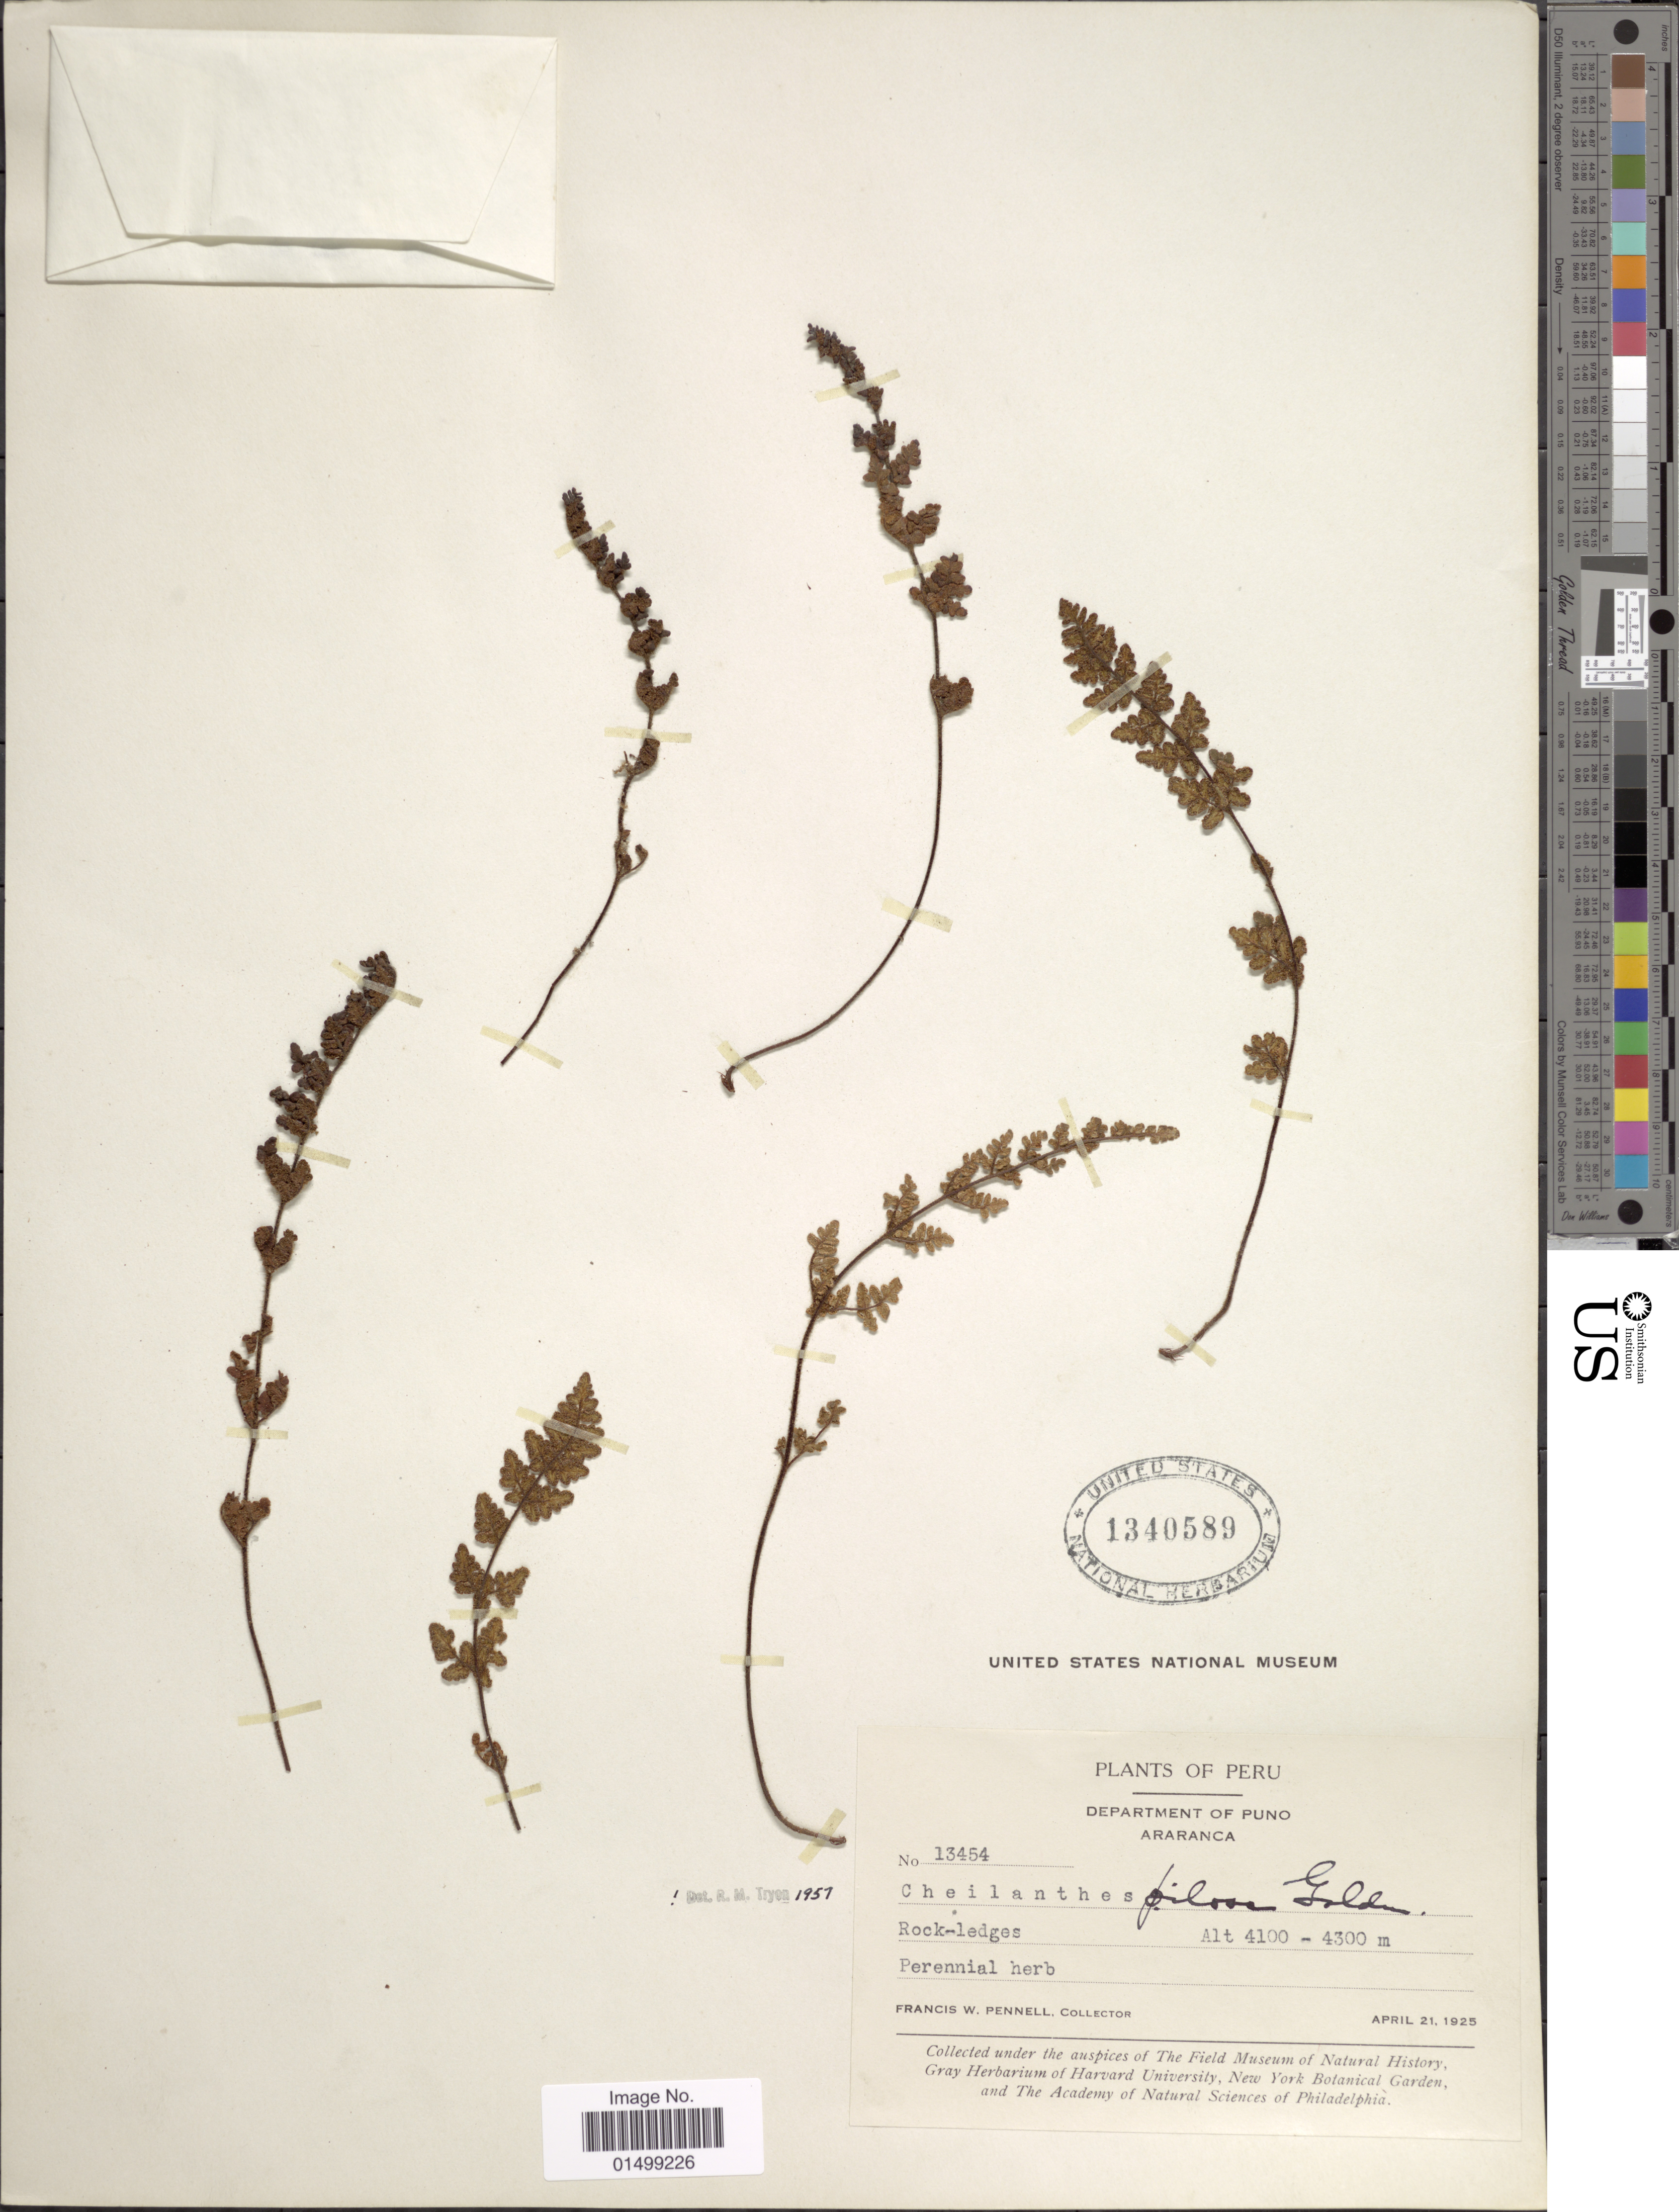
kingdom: Plantae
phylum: Tracheophyta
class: Polypodiopsida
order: Polypodiales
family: Pteridaceae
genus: Cheilanthes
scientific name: Cheilanthes pilosa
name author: Goldm.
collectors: F. W. Pennell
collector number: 13454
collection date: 1925-04-21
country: Peru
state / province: Puno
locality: Araranca.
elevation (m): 4100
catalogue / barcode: US 1340589